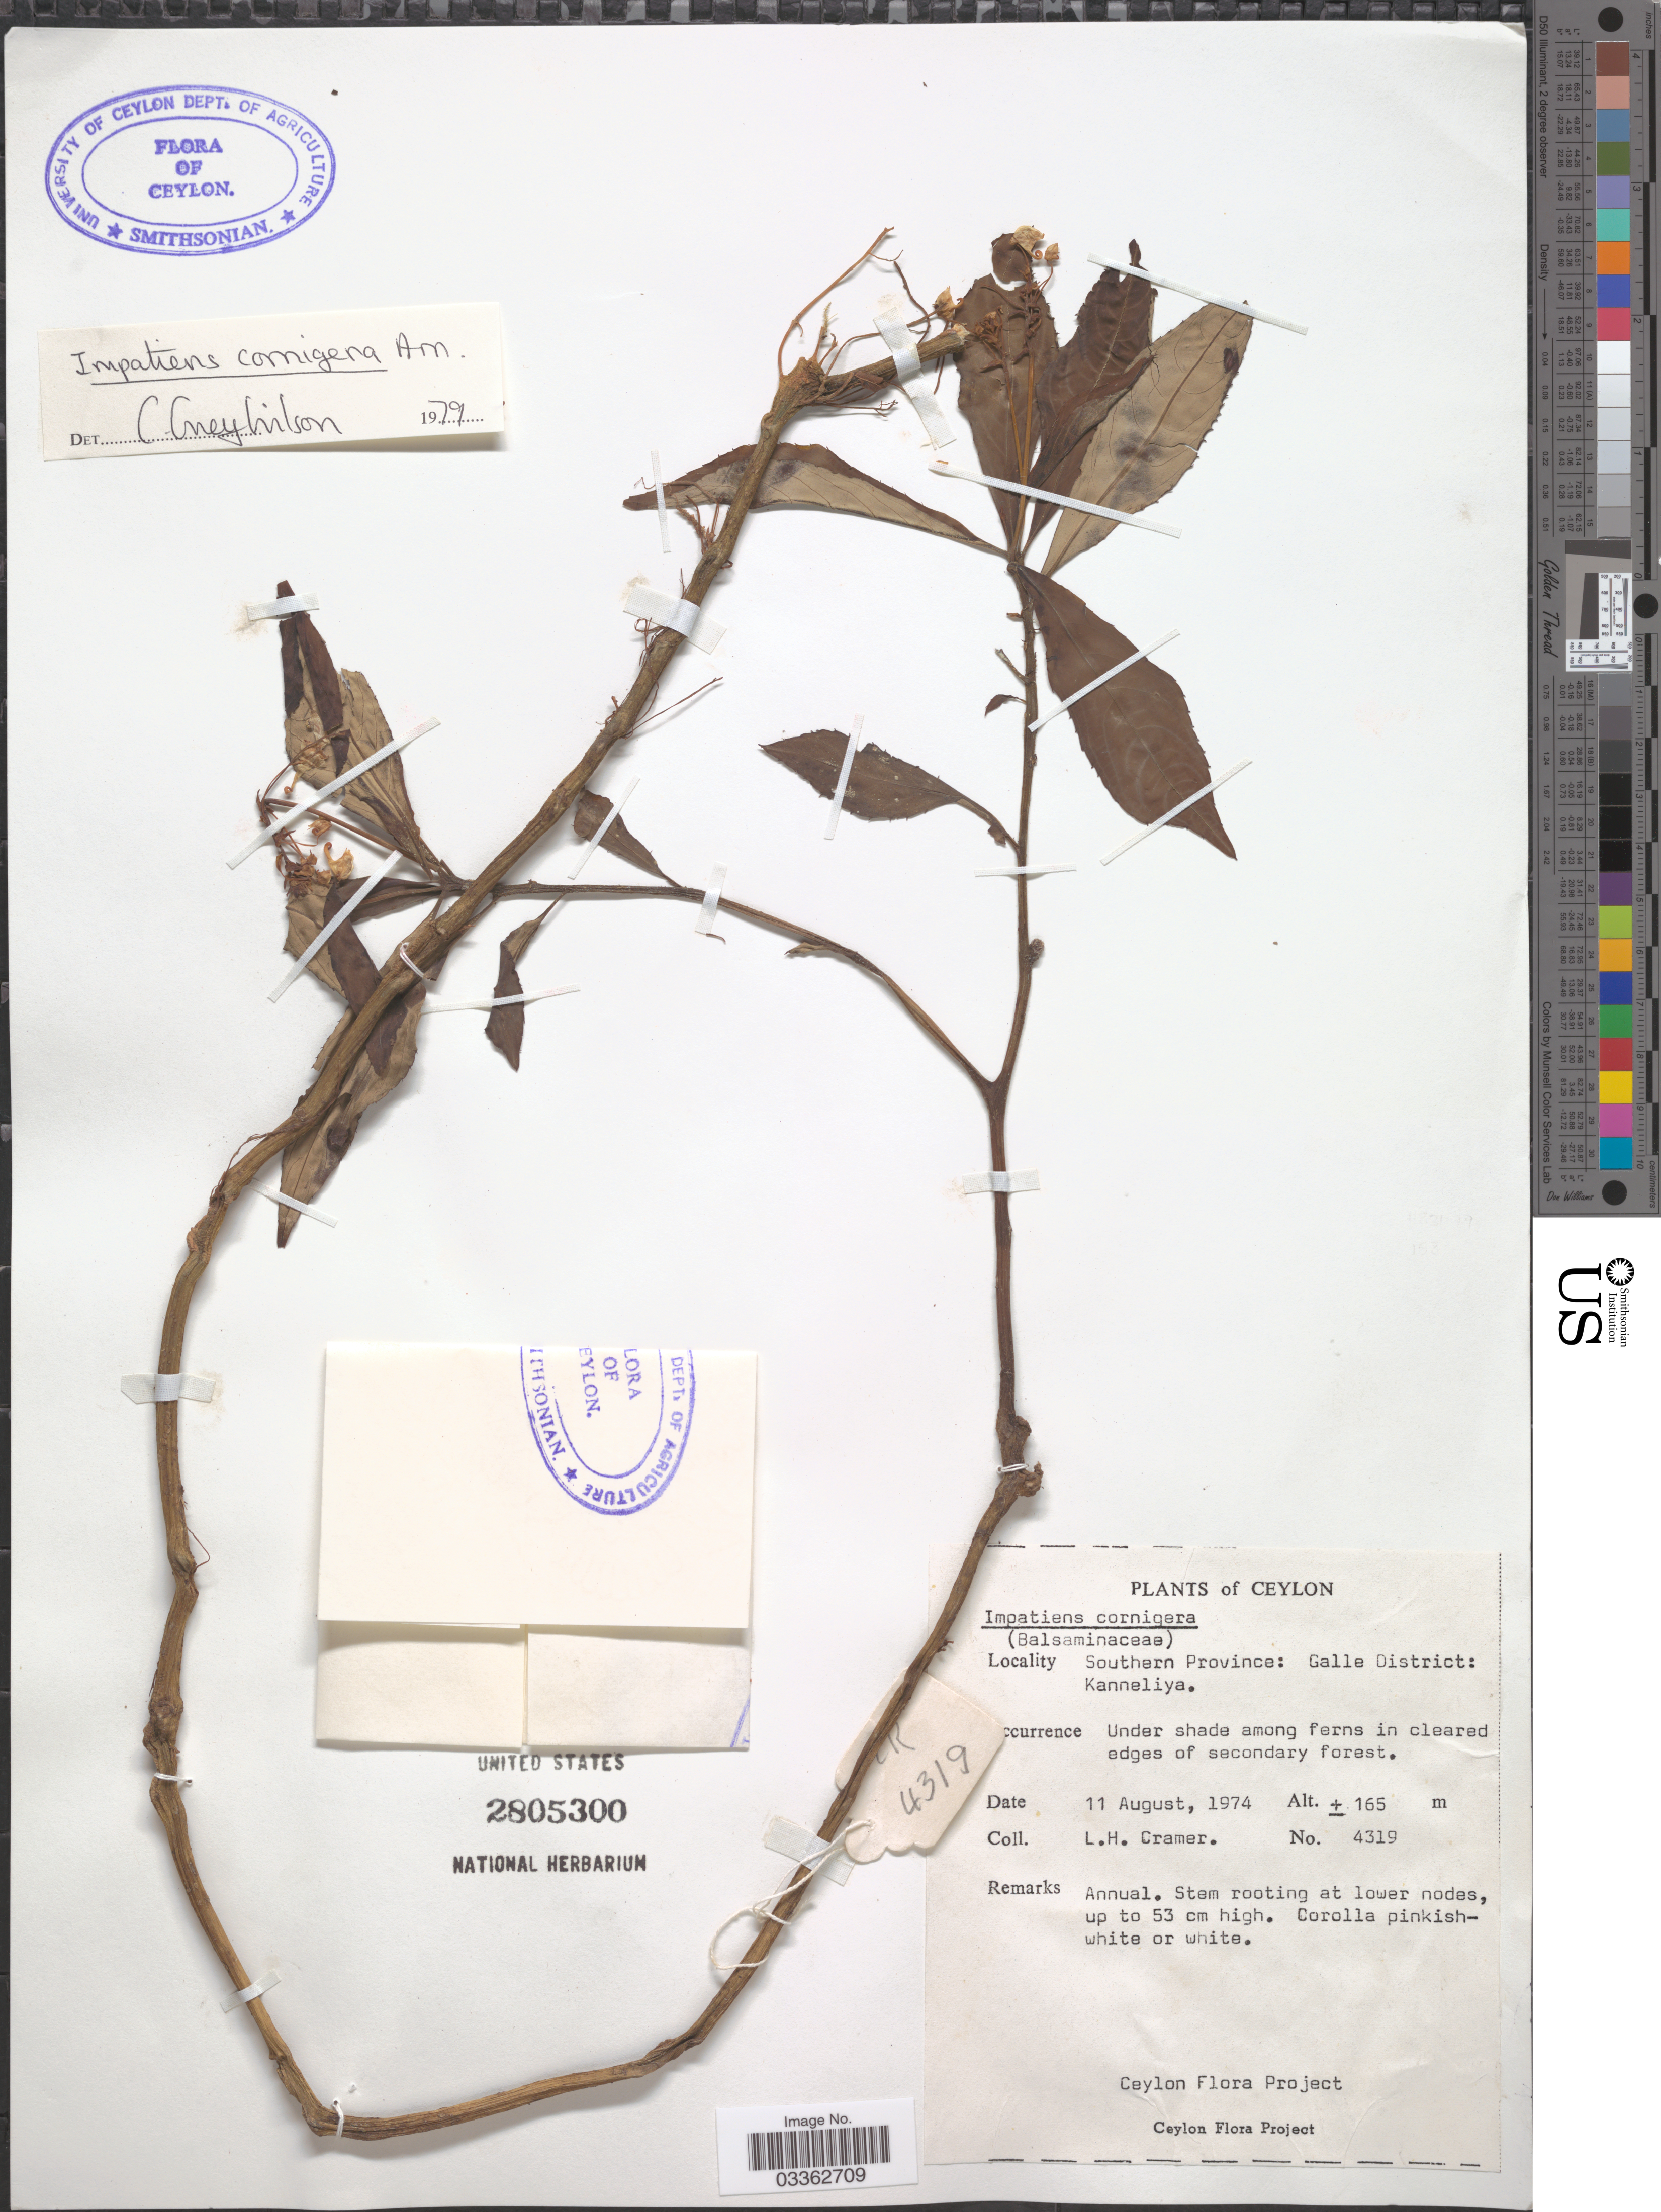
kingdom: Plantae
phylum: Tracheophyta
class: Magnoliopsida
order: Ericales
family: Balsaminaceae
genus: Impatiens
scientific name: Impatiens cornigera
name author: Arn.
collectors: L. H. Cramer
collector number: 4319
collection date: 1974-08-11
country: Sri Lanka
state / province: Southern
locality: Ceylon. Galle District: Kanneliya.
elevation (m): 165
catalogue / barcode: US 2805300